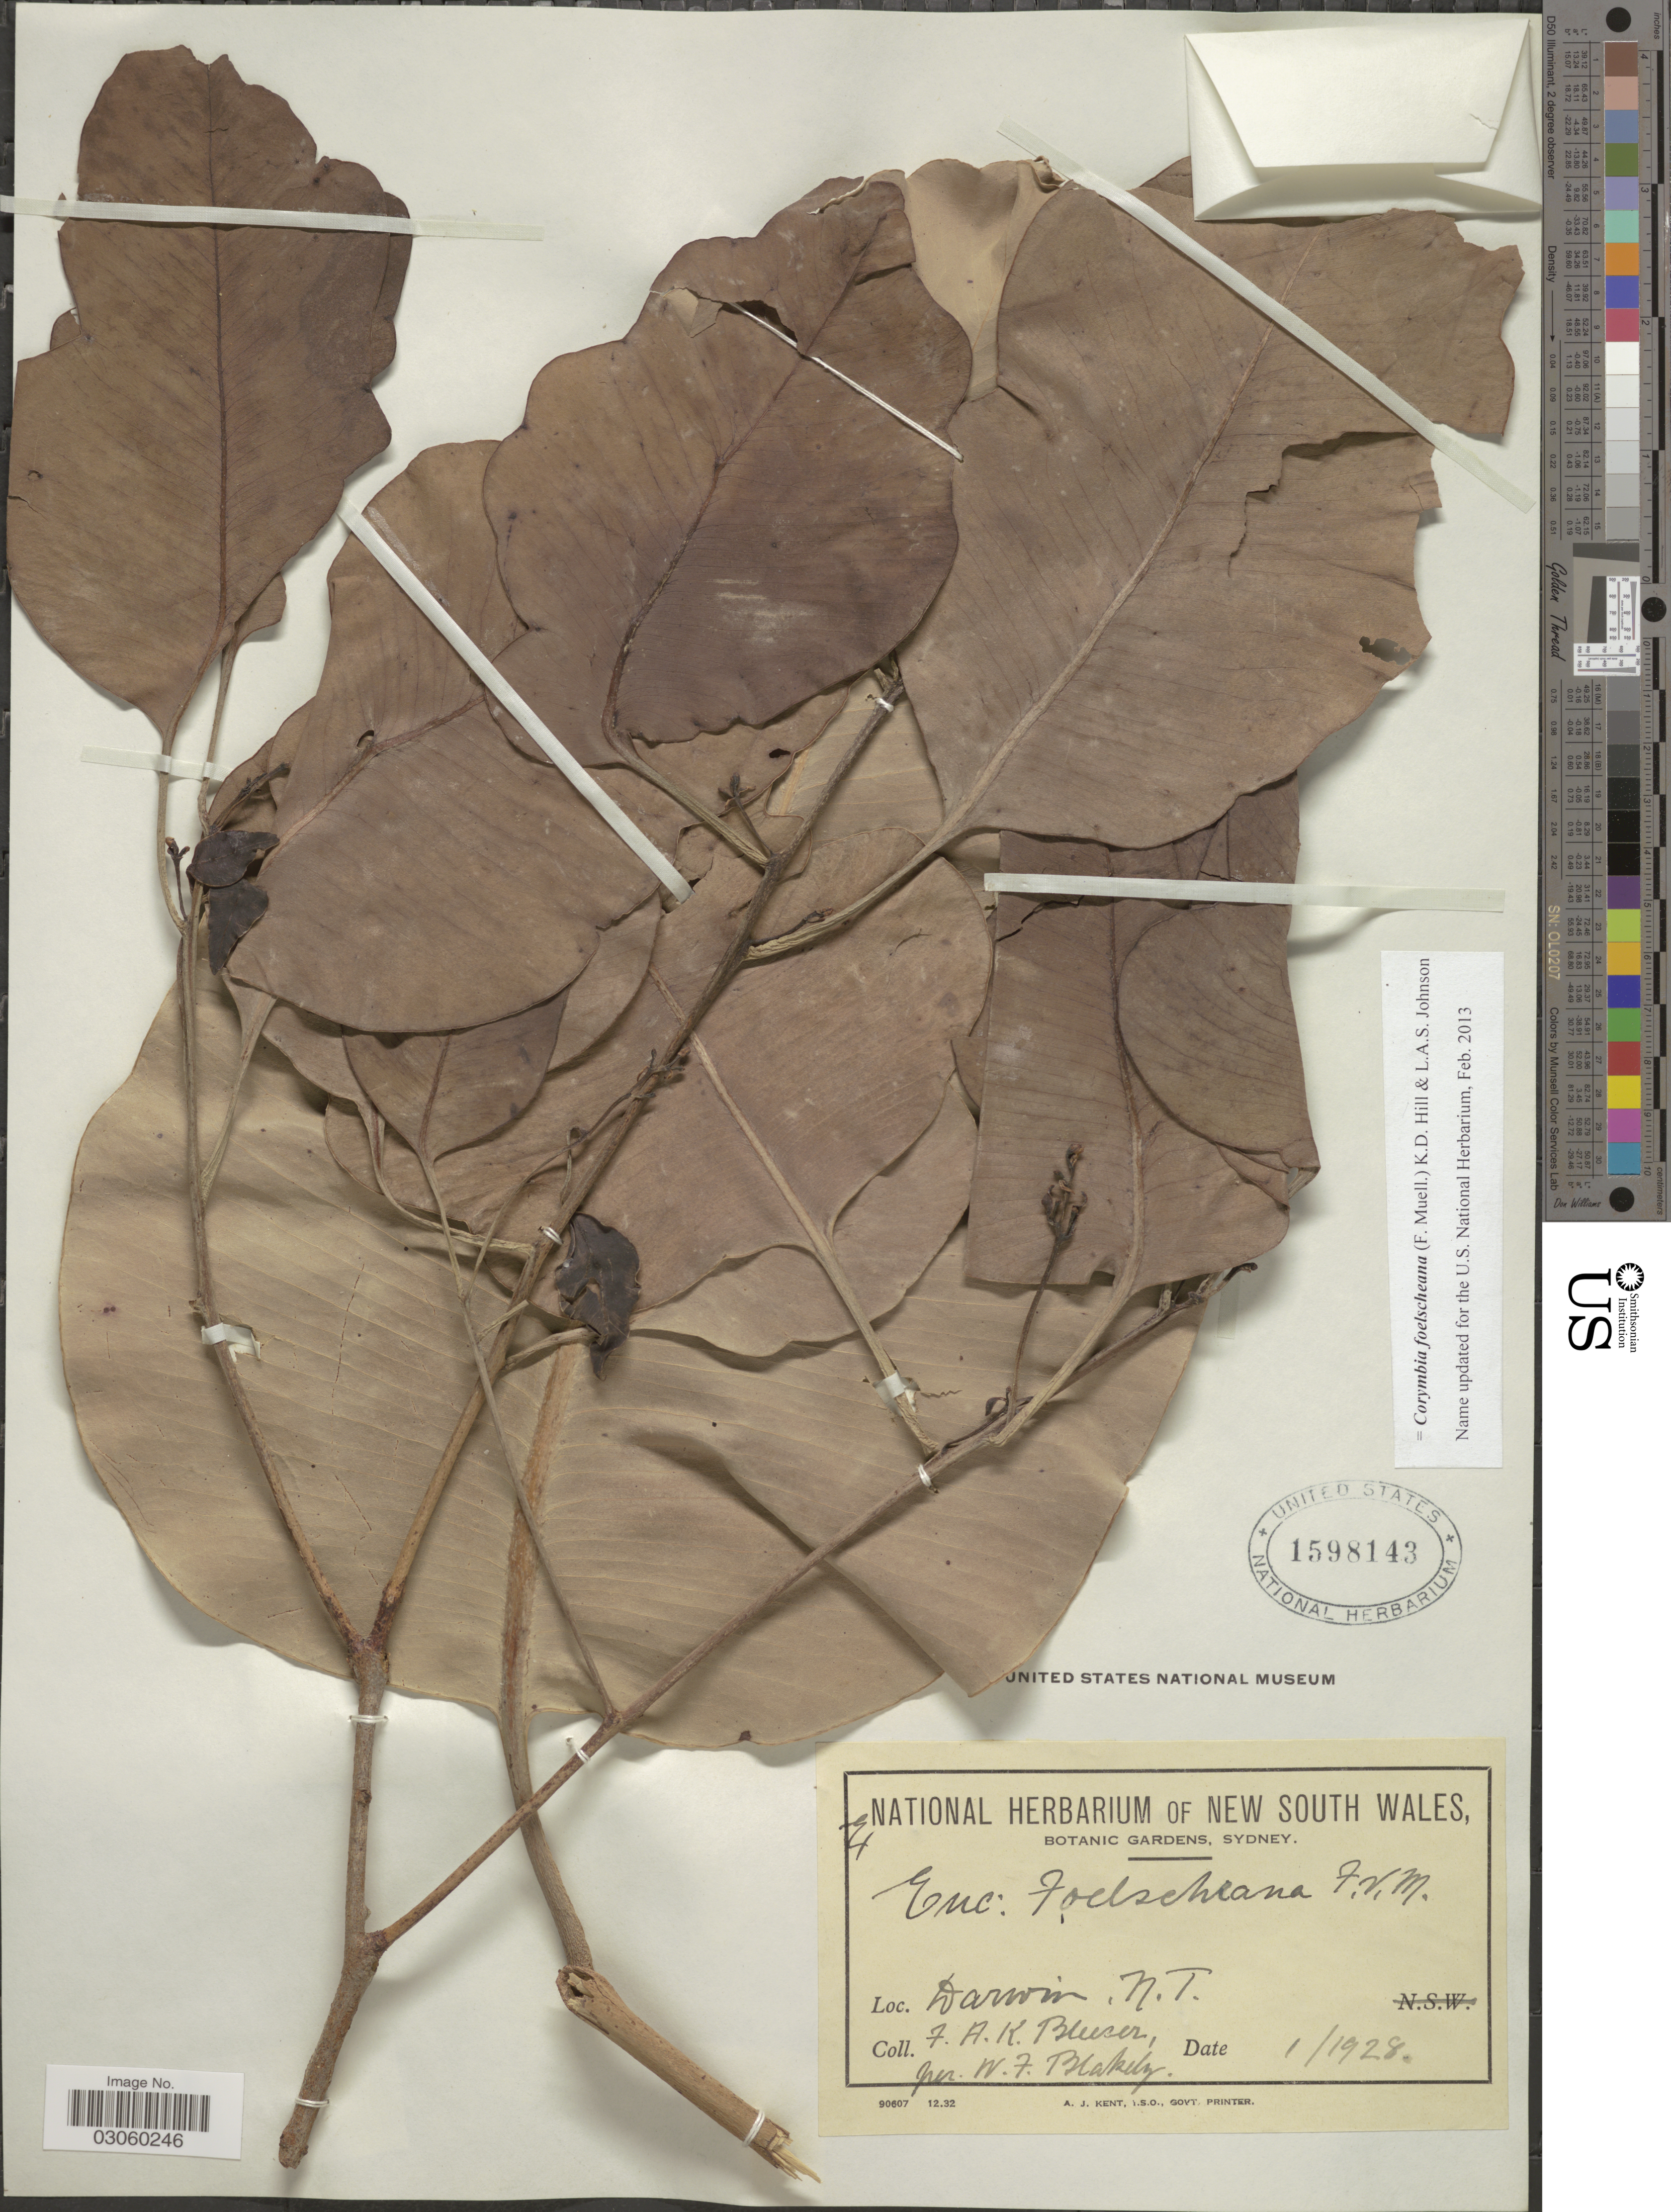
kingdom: Plantae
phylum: Tracheophyta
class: Magnoliopsida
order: Myrtales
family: Myrtaceae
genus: Corymbia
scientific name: Corymbia foelscheana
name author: (F. Muell.) K.D. Hill & L.A.S. Johnson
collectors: F. Bleeser & W. Blakely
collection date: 1928-01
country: Australia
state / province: Northern Territory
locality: Darwin. N.T.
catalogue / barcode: US 1598143